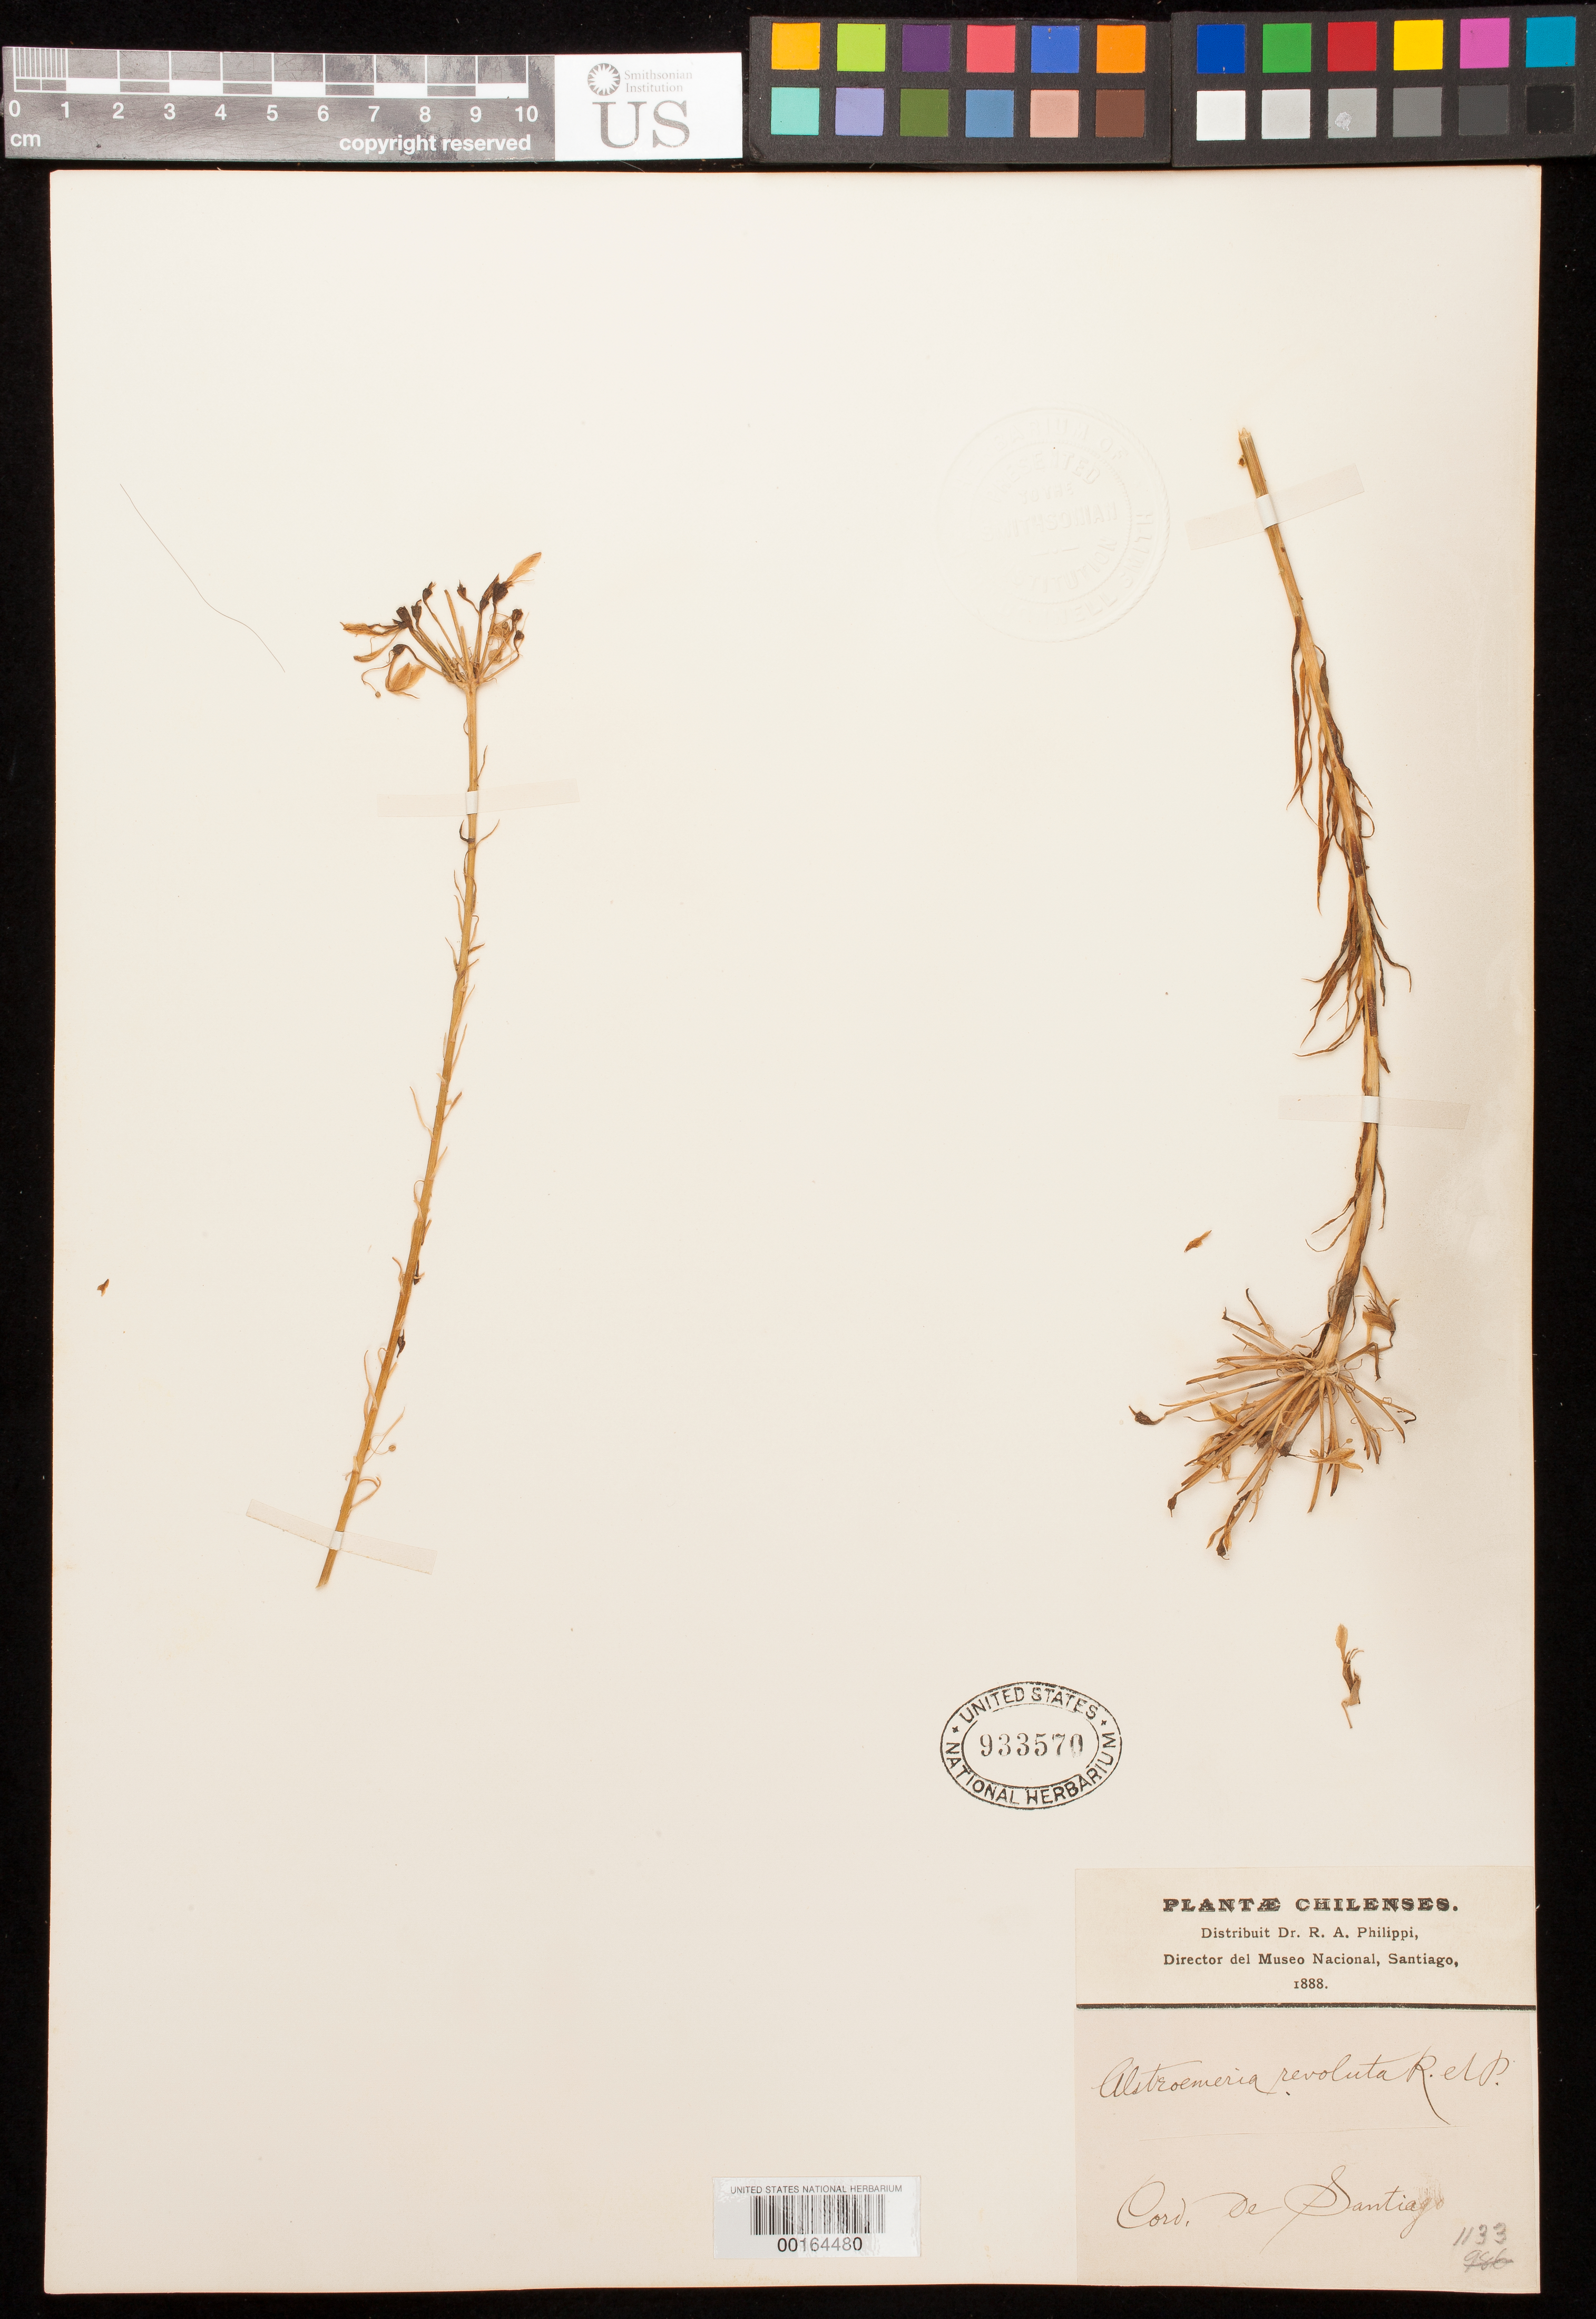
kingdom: Plantae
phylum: Tracheophyta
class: Liliopsida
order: Liliales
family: Alstroemeriaceae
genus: Alstroemeria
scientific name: Alstroemeria revoluta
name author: Ruiz & Pav.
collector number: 1133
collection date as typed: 1888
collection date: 1888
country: Chile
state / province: Región Metropolitana (RM)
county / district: Santiago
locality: Cord. de santiago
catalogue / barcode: US 933570